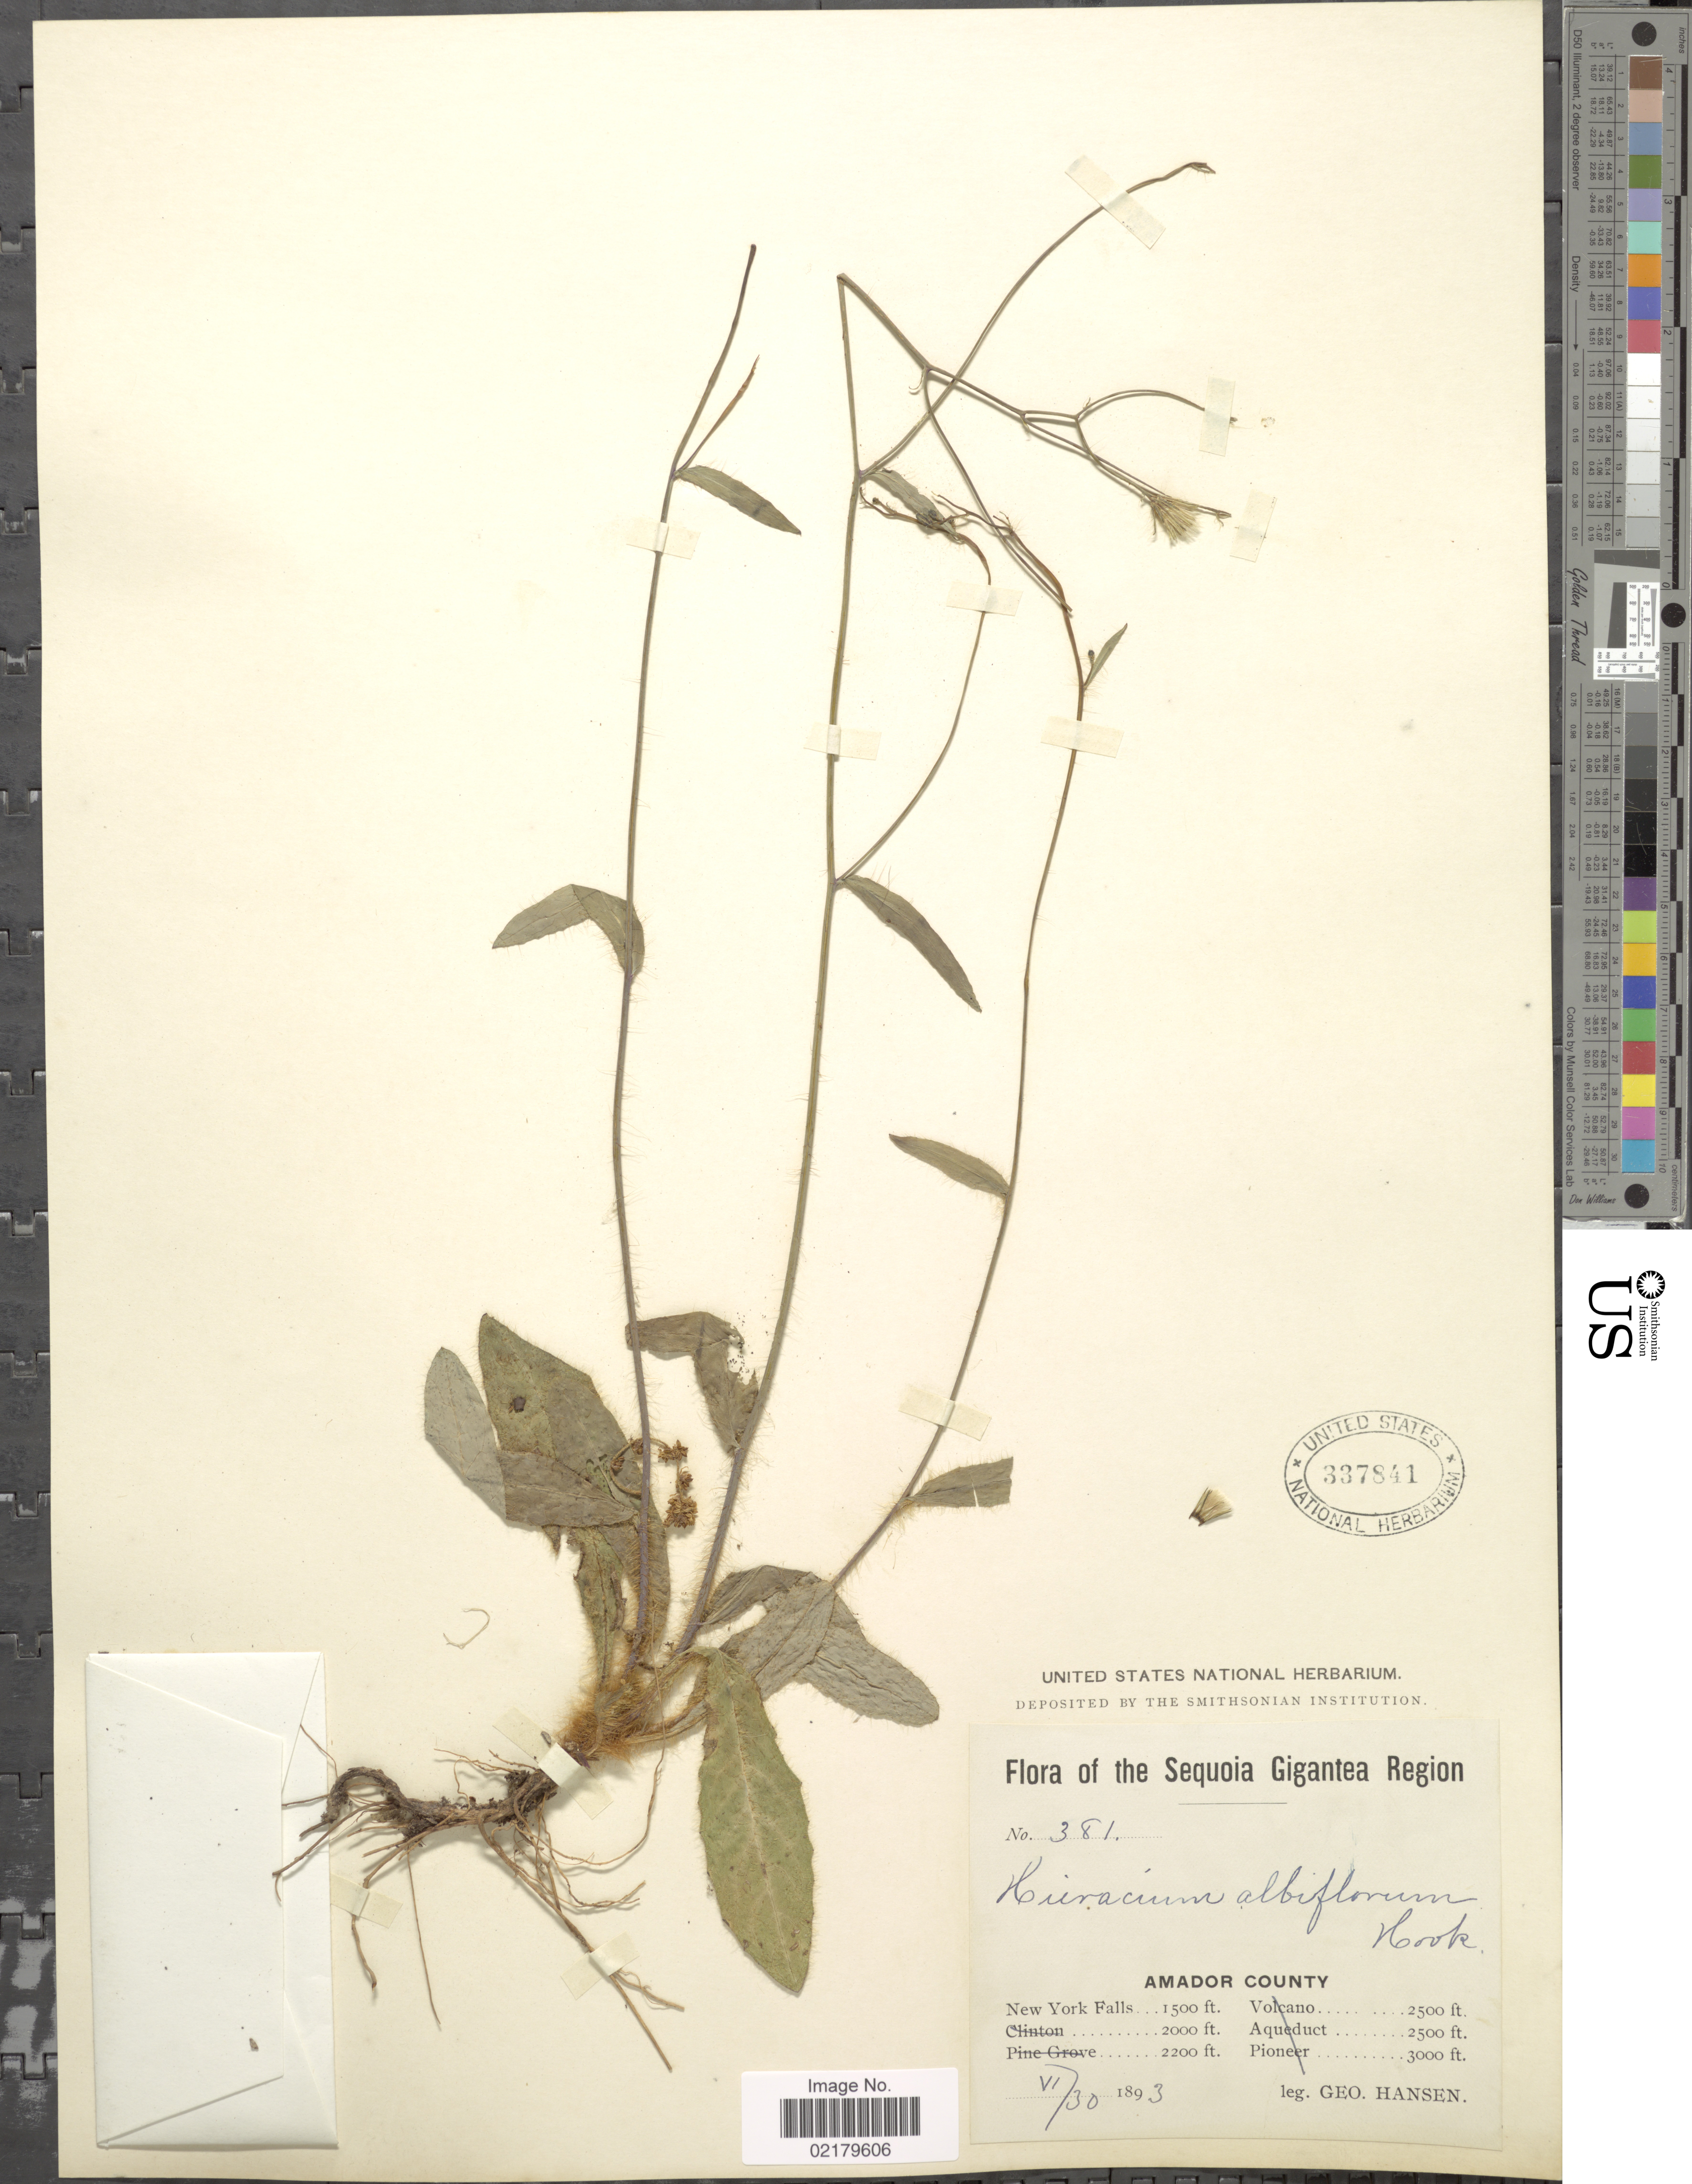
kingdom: Plantae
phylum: Tracheophyta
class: Magnoliopsida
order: Asterales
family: Asteraceae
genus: Hieracium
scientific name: Hieracium albiflorum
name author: Hook.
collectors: G. Hansen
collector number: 381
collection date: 1893-06-30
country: United States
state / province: California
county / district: Amador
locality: The Sequoia Gigantea Region, Amador County, New York Falls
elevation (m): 457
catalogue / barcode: US 337841